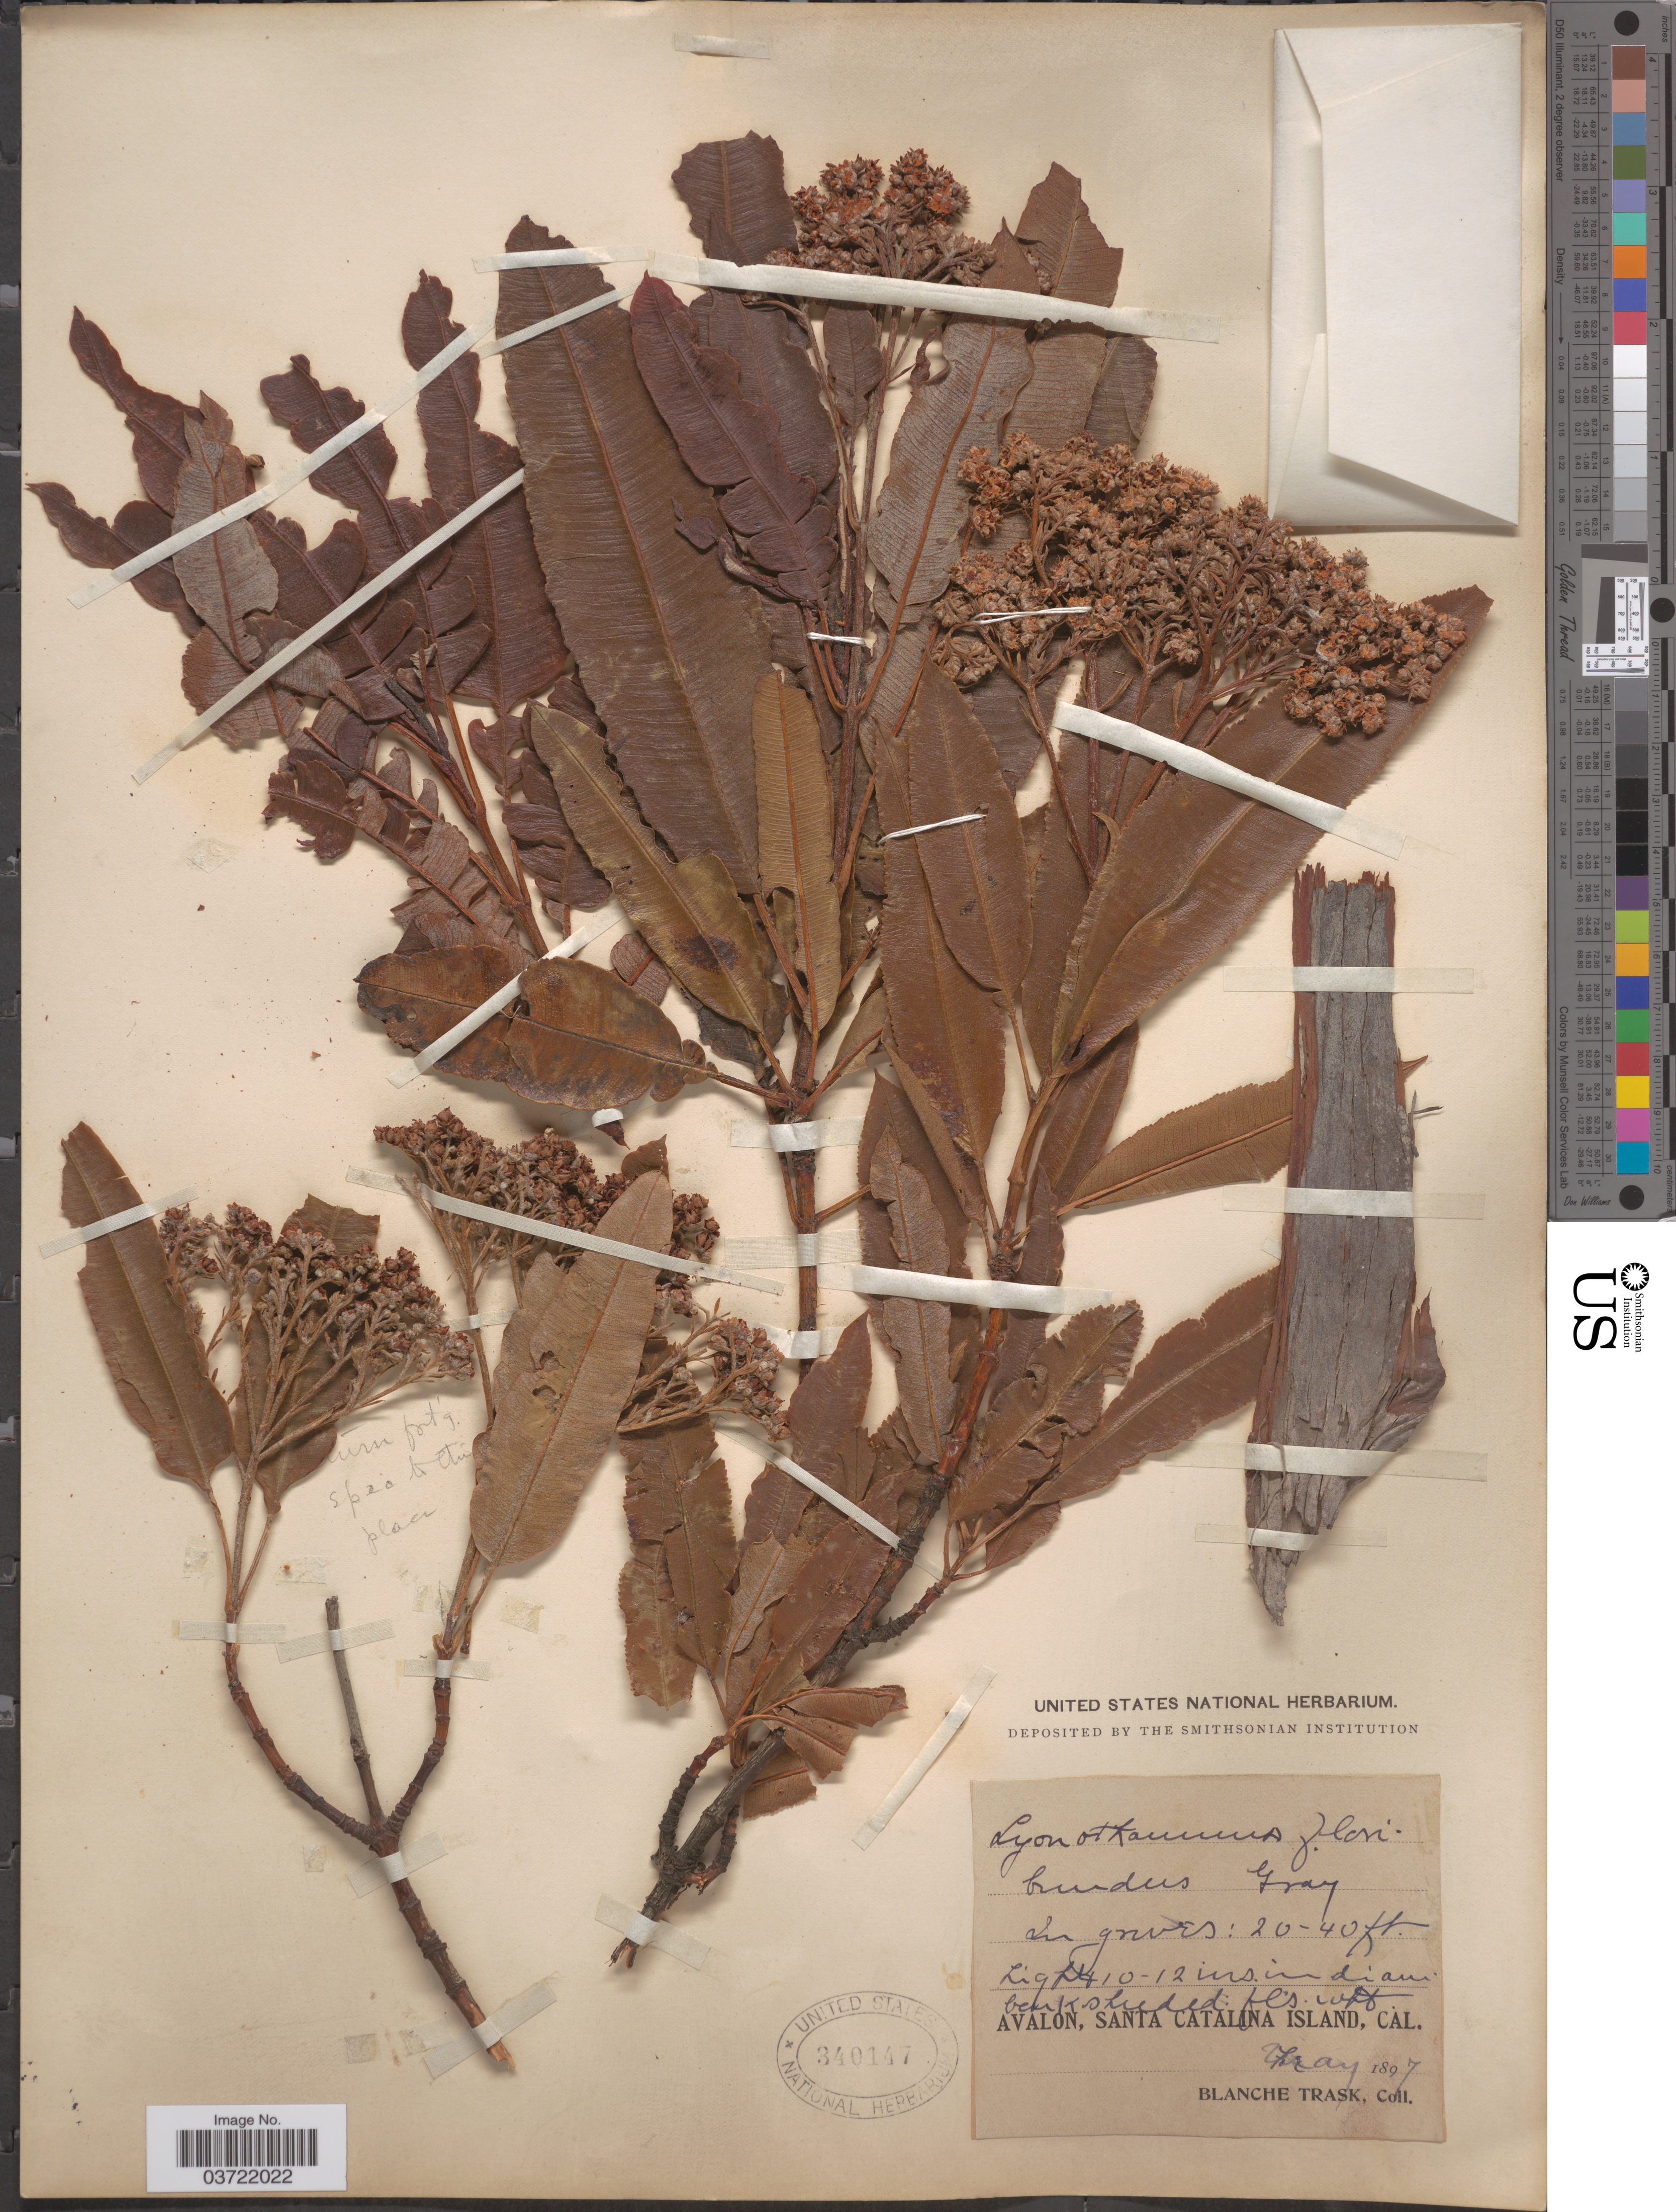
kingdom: Plantae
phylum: Tracheophyta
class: Magnoliopsida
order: Rosales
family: Rosaceae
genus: Lyonothamnus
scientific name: Lyonothamnus floribundus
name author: A. Gray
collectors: B. Trask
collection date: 1897-05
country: United States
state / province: California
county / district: Los Angeles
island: Santa Catalina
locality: Avalon, Santa Catalina Island.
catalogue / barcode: US 340147